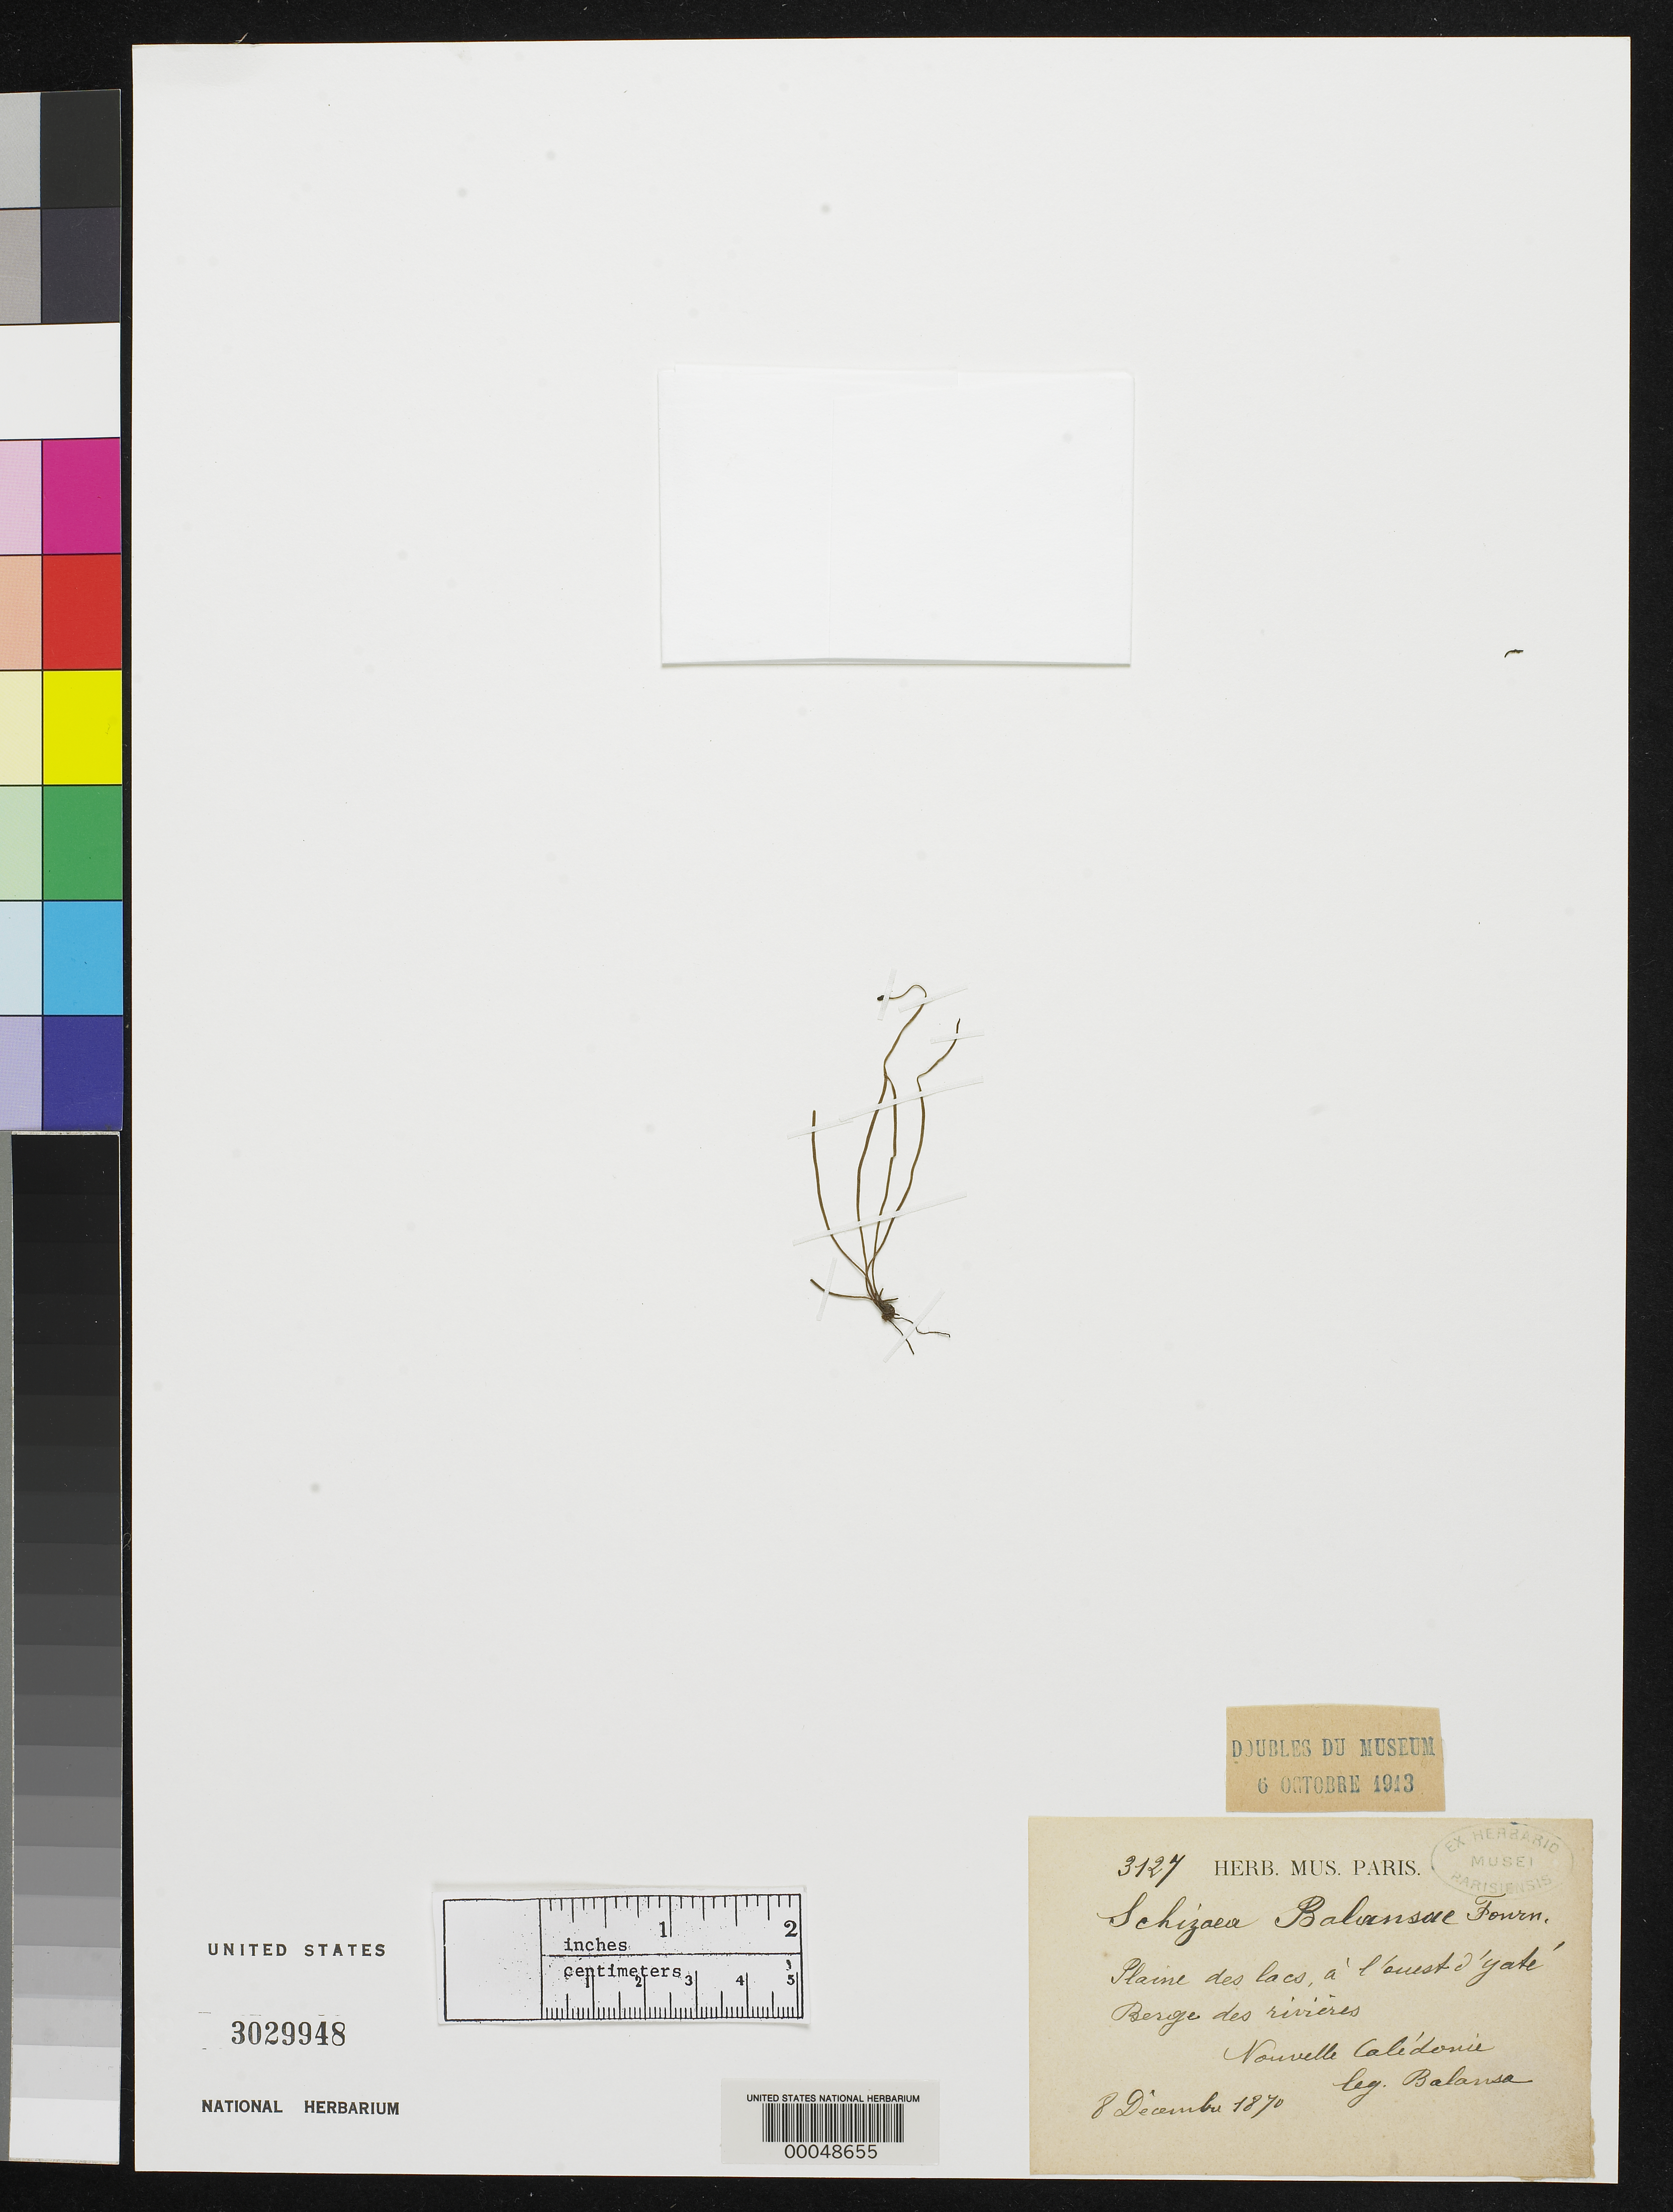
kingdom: Plantae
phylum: Tracheophyta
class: Polypodiopsida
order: Schizaeales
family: Schizaeaceae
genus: Schizaea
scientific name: Schizaea balansae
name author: E. Fourn.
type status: Isotype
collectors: B. Balansa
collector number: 3127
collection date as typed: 08 Dec 1870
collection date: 1870-12-08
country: New Caledonia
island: New Caledonia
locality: Plaine desa lacs, W of Yate.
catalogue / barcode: US 3029948